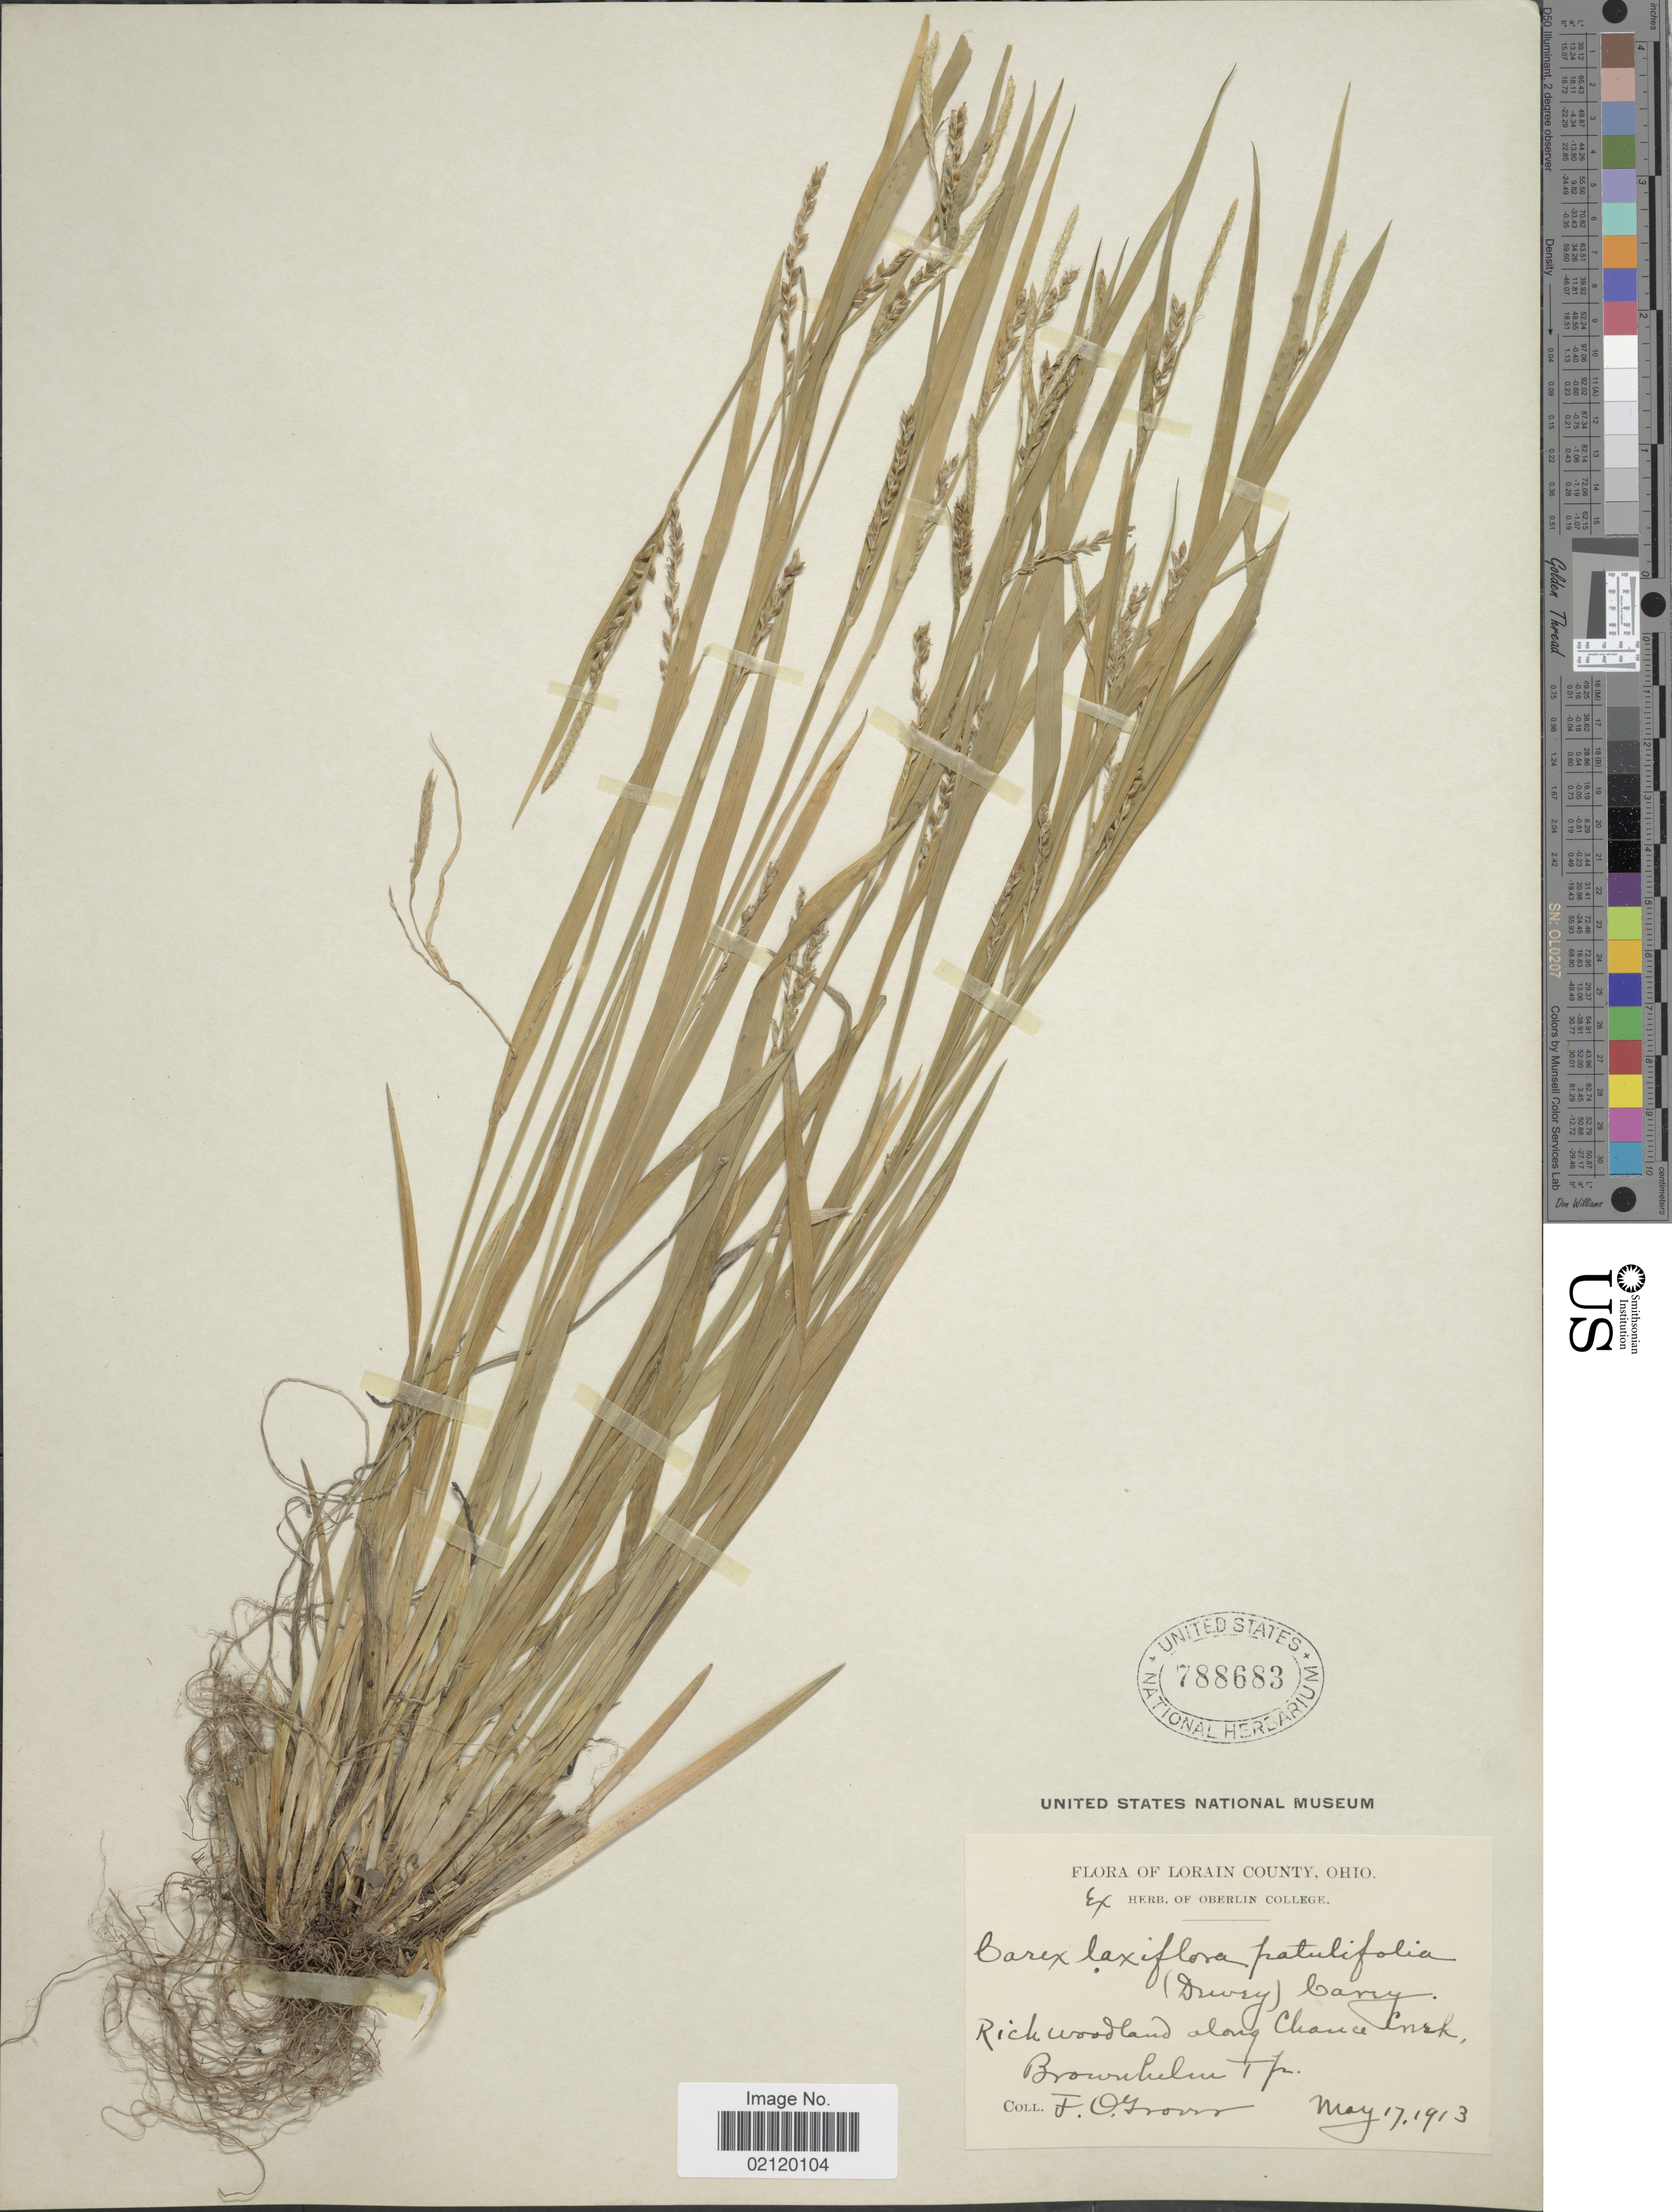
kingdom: Plantae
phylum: Tracheophyta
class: Liliopsida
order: Poales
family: Cyperaceae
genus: Carex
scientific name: Carex laxiflora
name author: Lam.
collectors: F. Grover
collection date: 1913-05-17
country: United States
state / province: Ohio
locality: Lorain County. Rich woodland along Chance Creek, Brownhelm Tp.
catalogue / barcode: US 788683